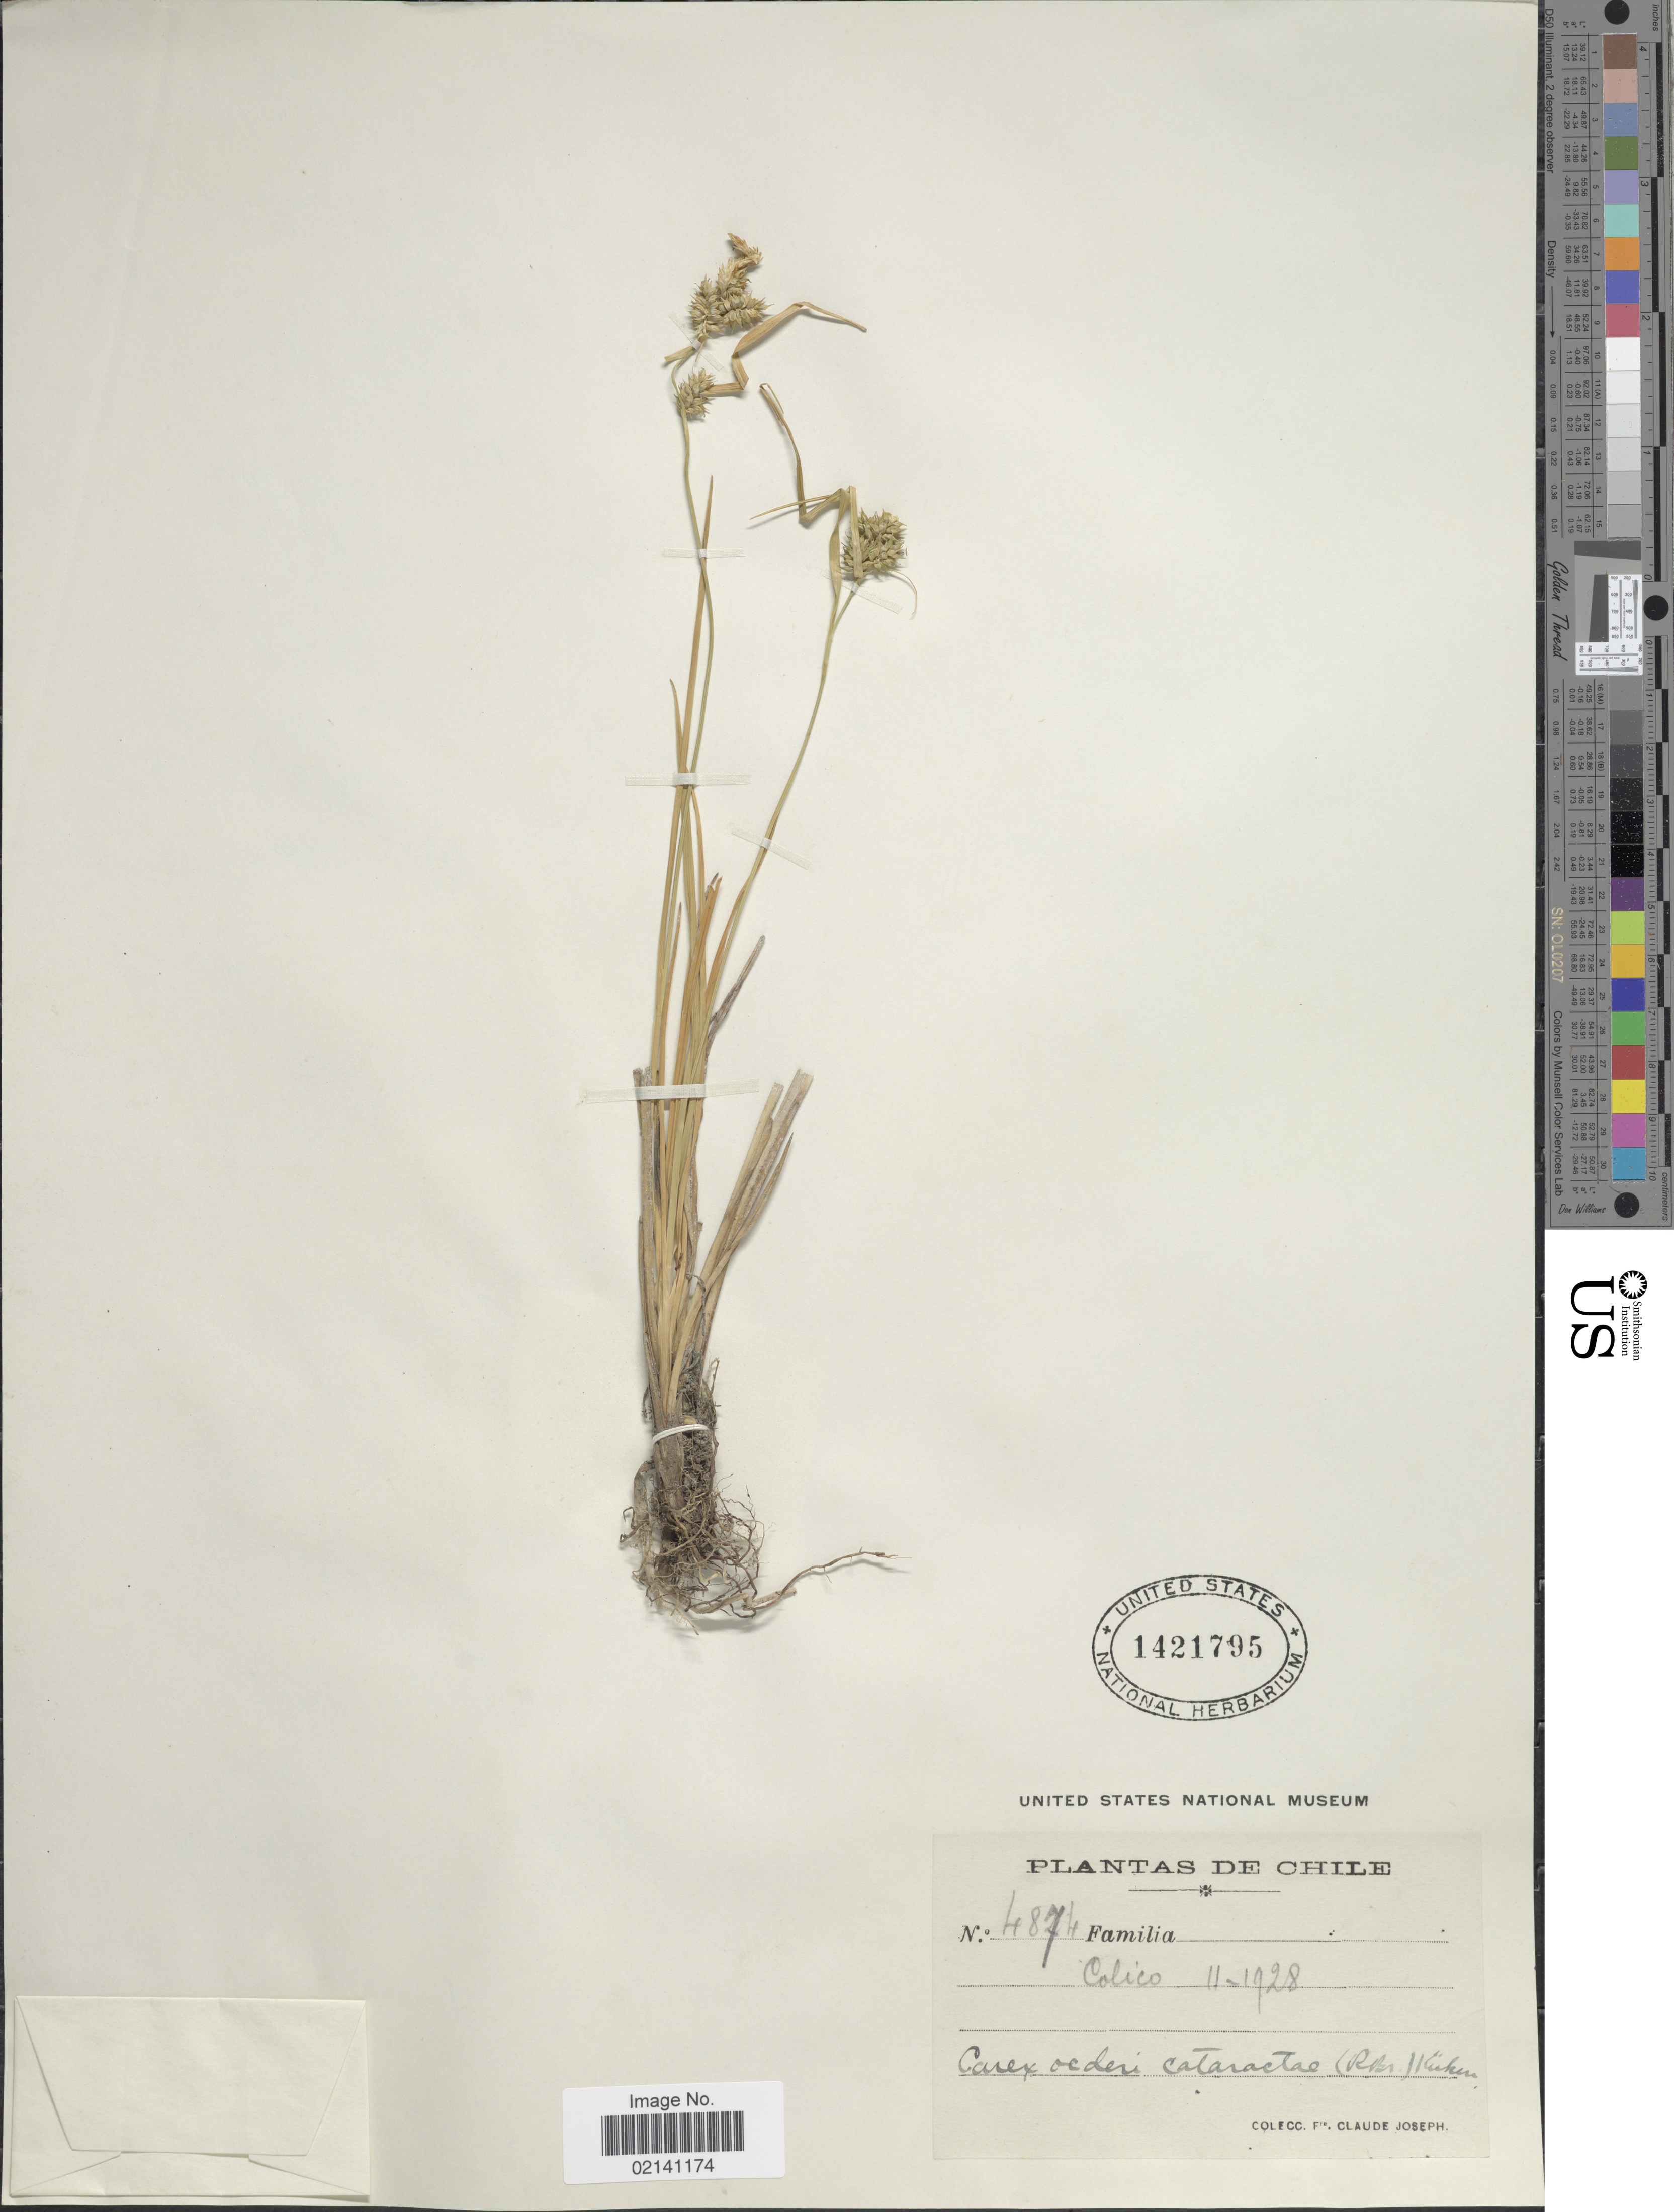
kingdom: Plantae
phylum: Tracheophyta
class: Liliopsida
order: Poales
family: Cyperaceae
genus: Carex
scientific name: Carex sagei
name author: Phil.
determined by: Jiménez-Mejías, P.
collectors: Frere Claude Joseph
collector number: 4874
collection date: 1928-11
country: Chile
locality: Colico.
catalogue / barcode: US 1421795